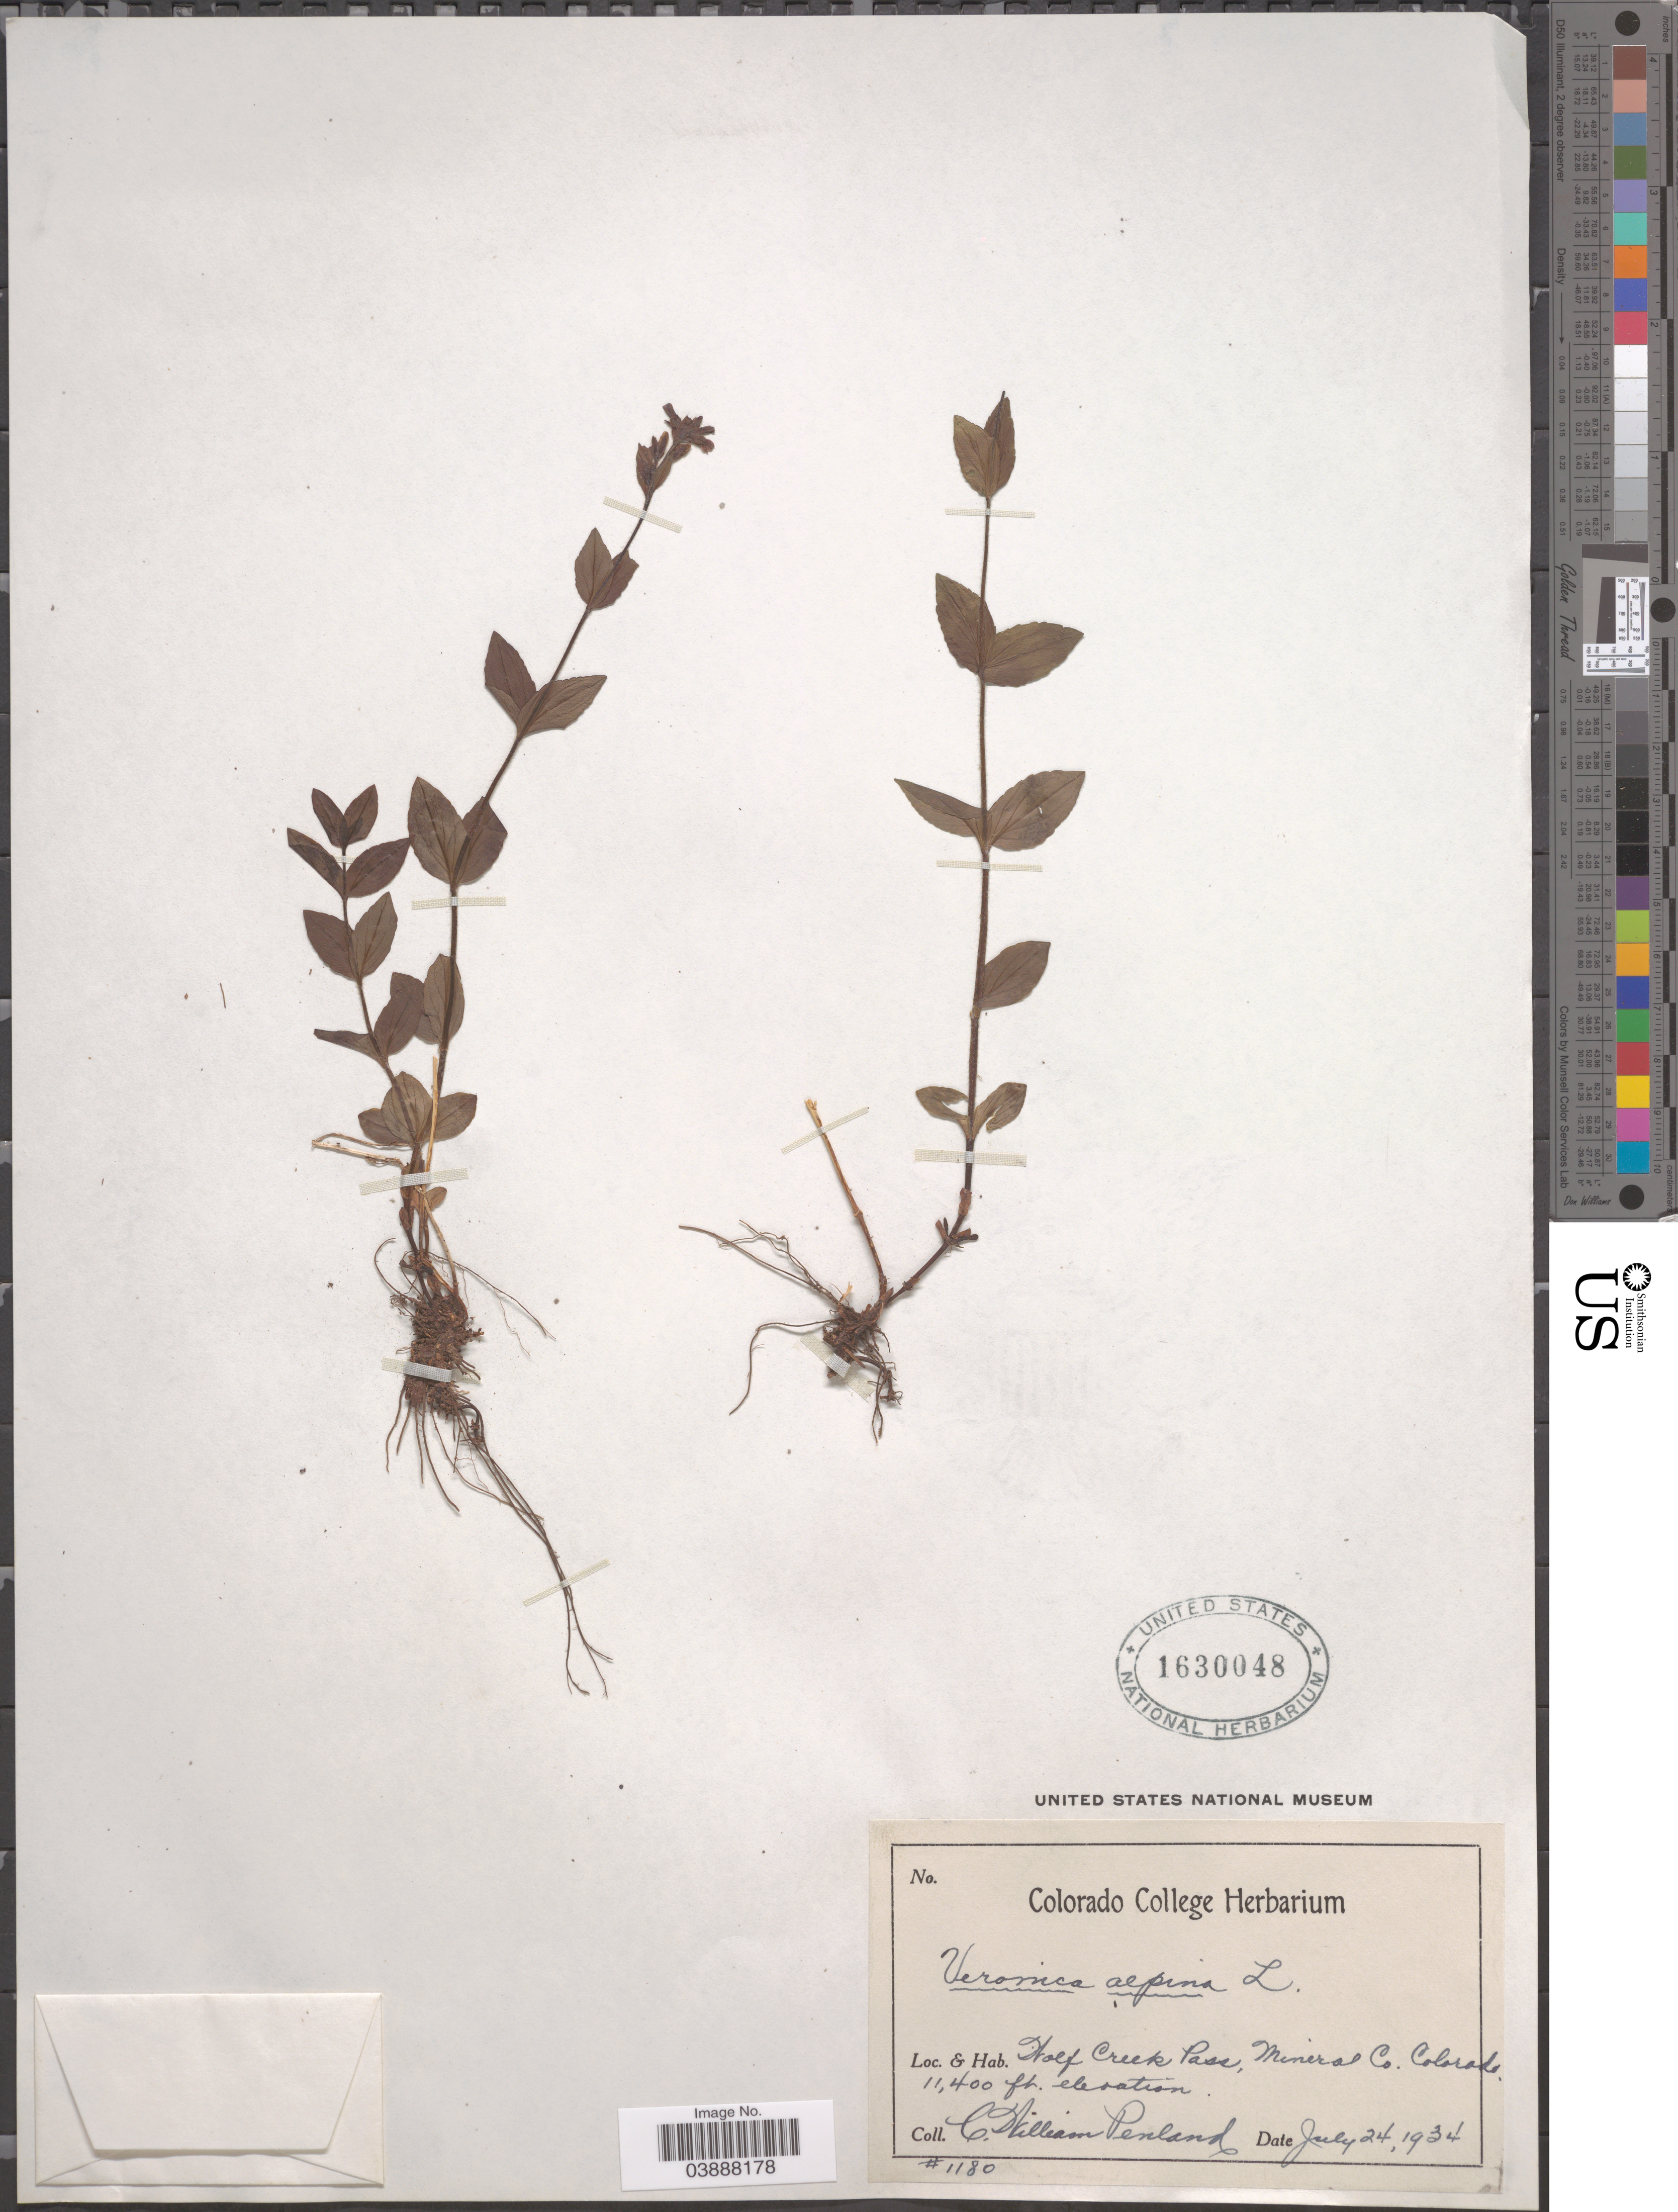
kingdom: Plantae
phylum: Tracheophyta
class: Magnoliopsida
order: Lamiales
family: Plantaginaceae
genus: Veronica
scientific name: Veronica wormskjoldii subsp. wormskjoldii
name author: Roem. & Schult.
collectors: C. W. Penland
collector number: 1180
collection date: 1934-07-24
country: United States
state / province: Colorado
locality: Wolf Creek Pass, Mineral Co.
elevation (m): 3475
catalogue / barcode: US 1630048